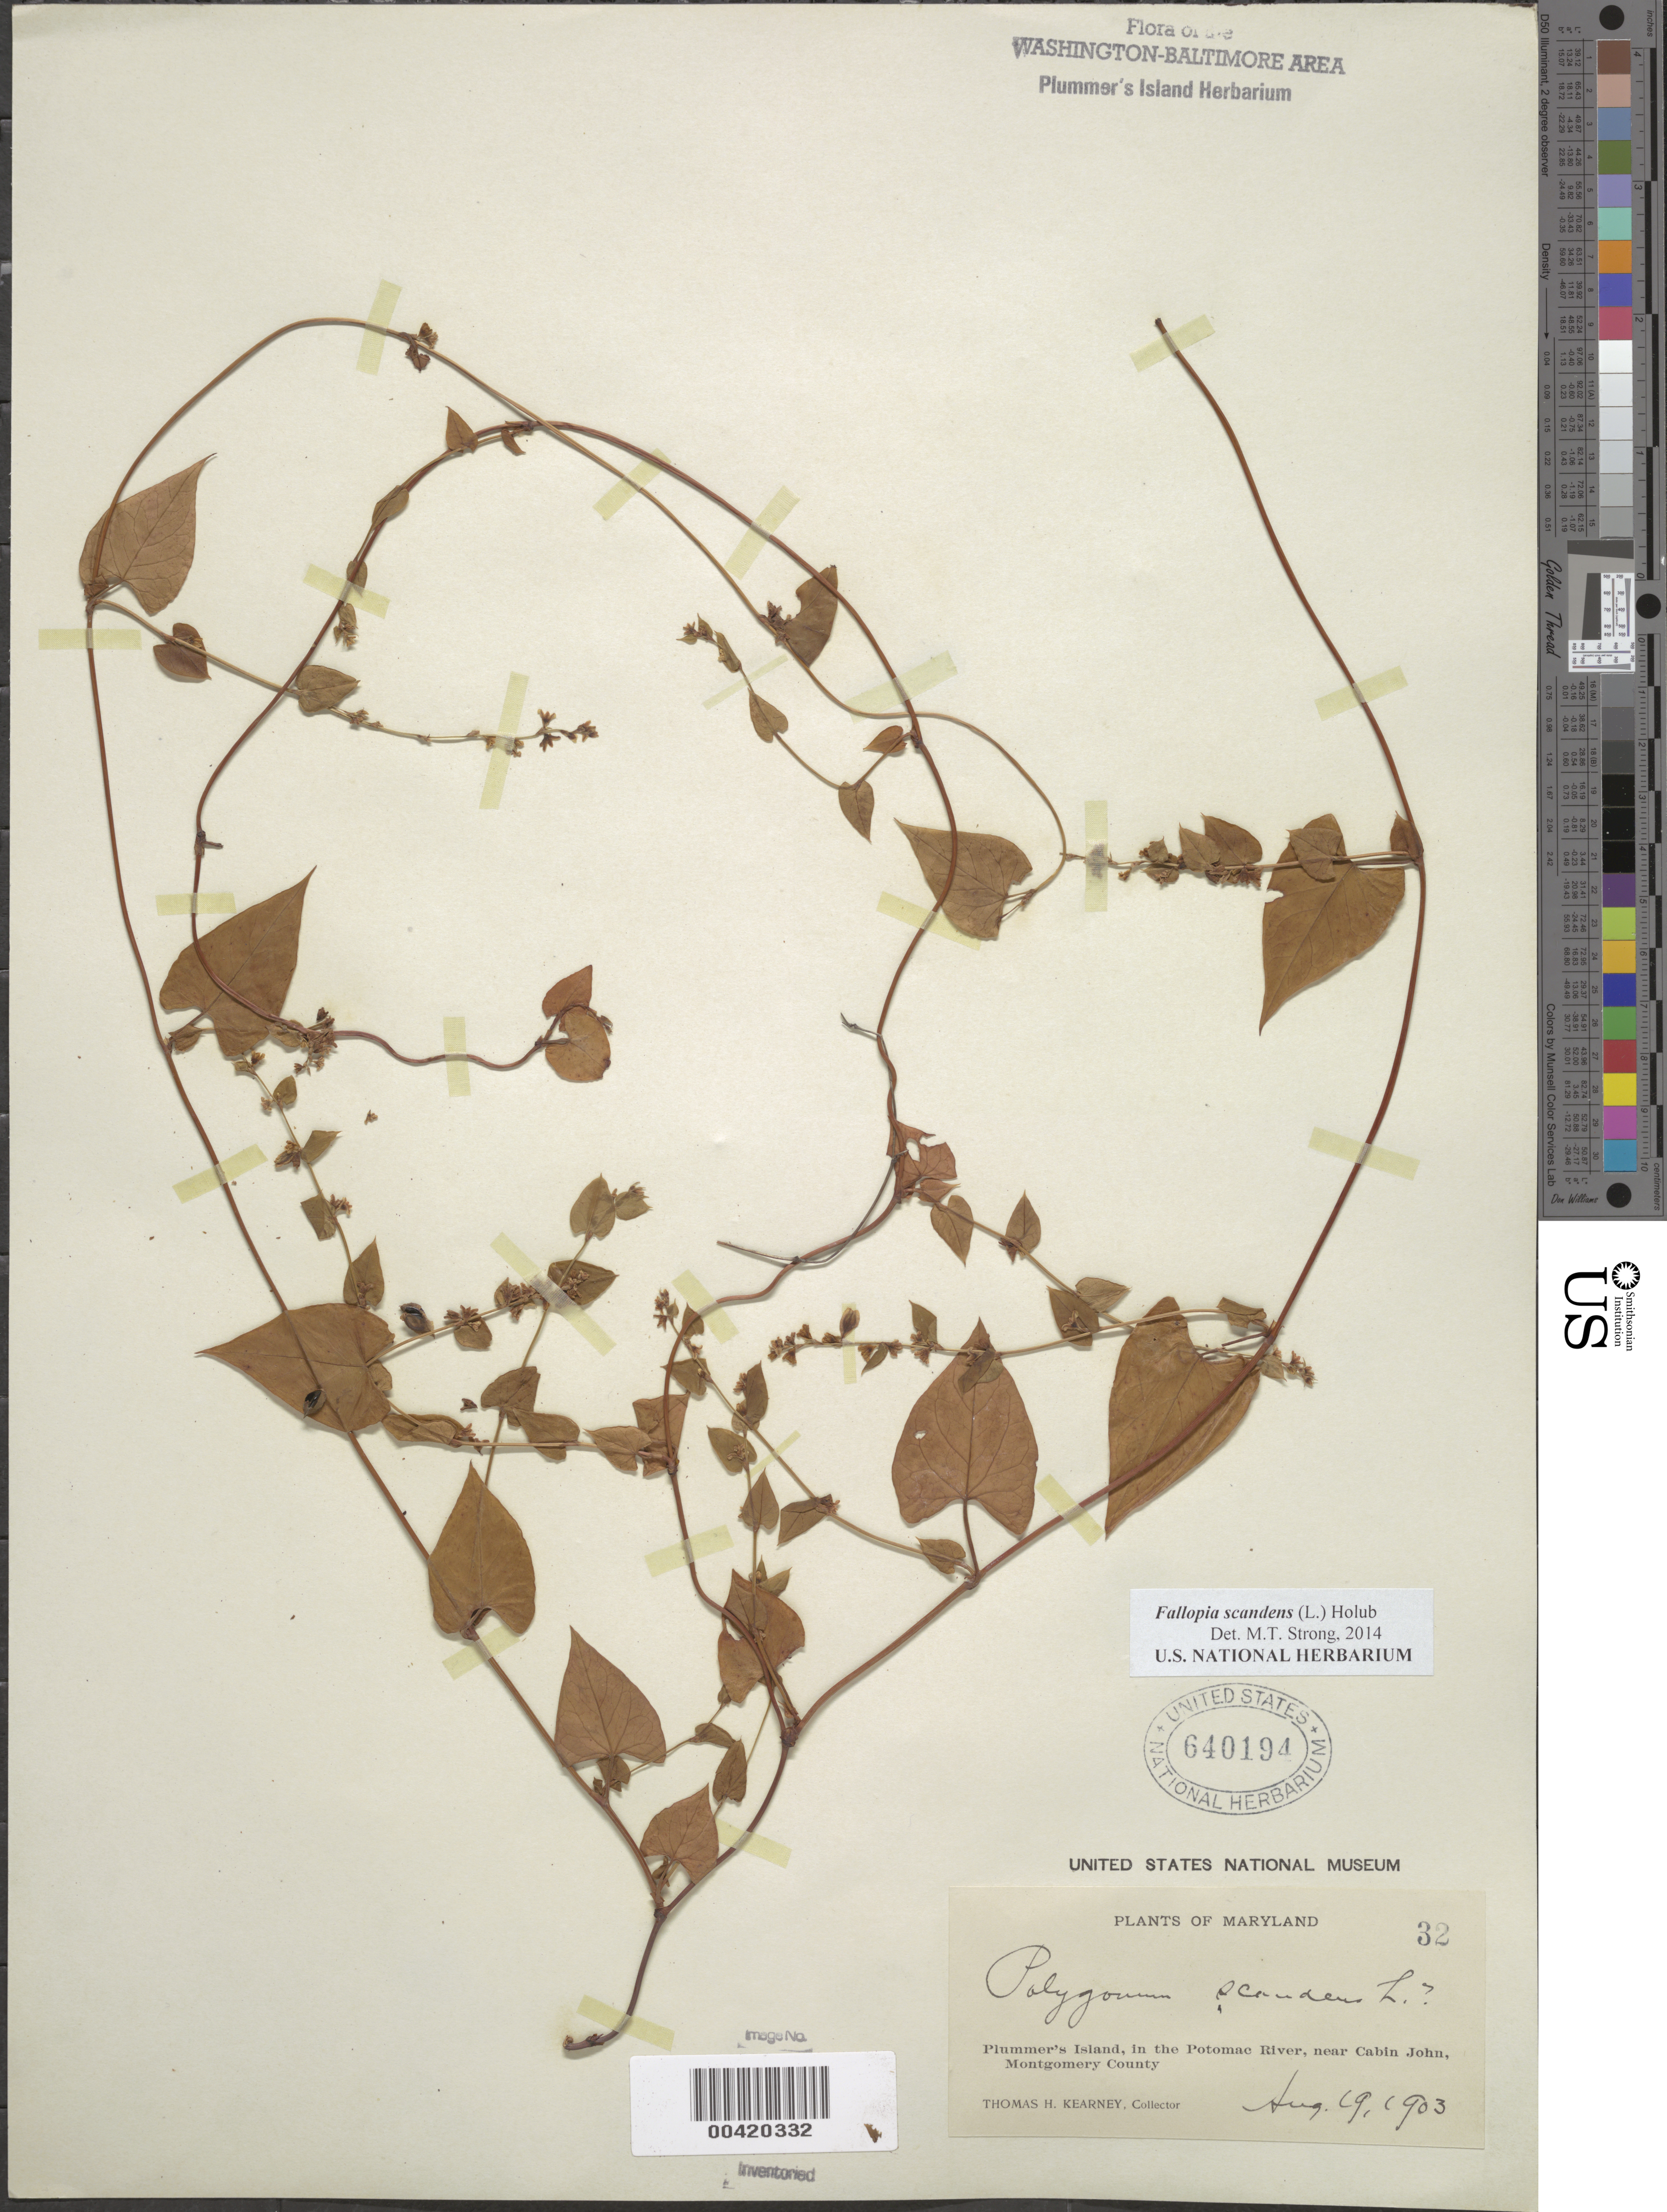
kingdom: Plantae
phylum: Tracheophyta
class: Magnoliopsida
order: Caryophyllales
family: Polygonaceae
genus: Fallopia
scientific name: Fallopia scandens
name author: (L.) Holub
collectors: T. H. Kearney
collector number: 32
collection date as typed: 19 Aug 1903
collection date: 1903-08-19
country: United States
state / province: Maryland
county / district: Montgomery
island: Plummers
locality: Plummer's Island C. & O. Canal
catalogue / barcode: US 640194